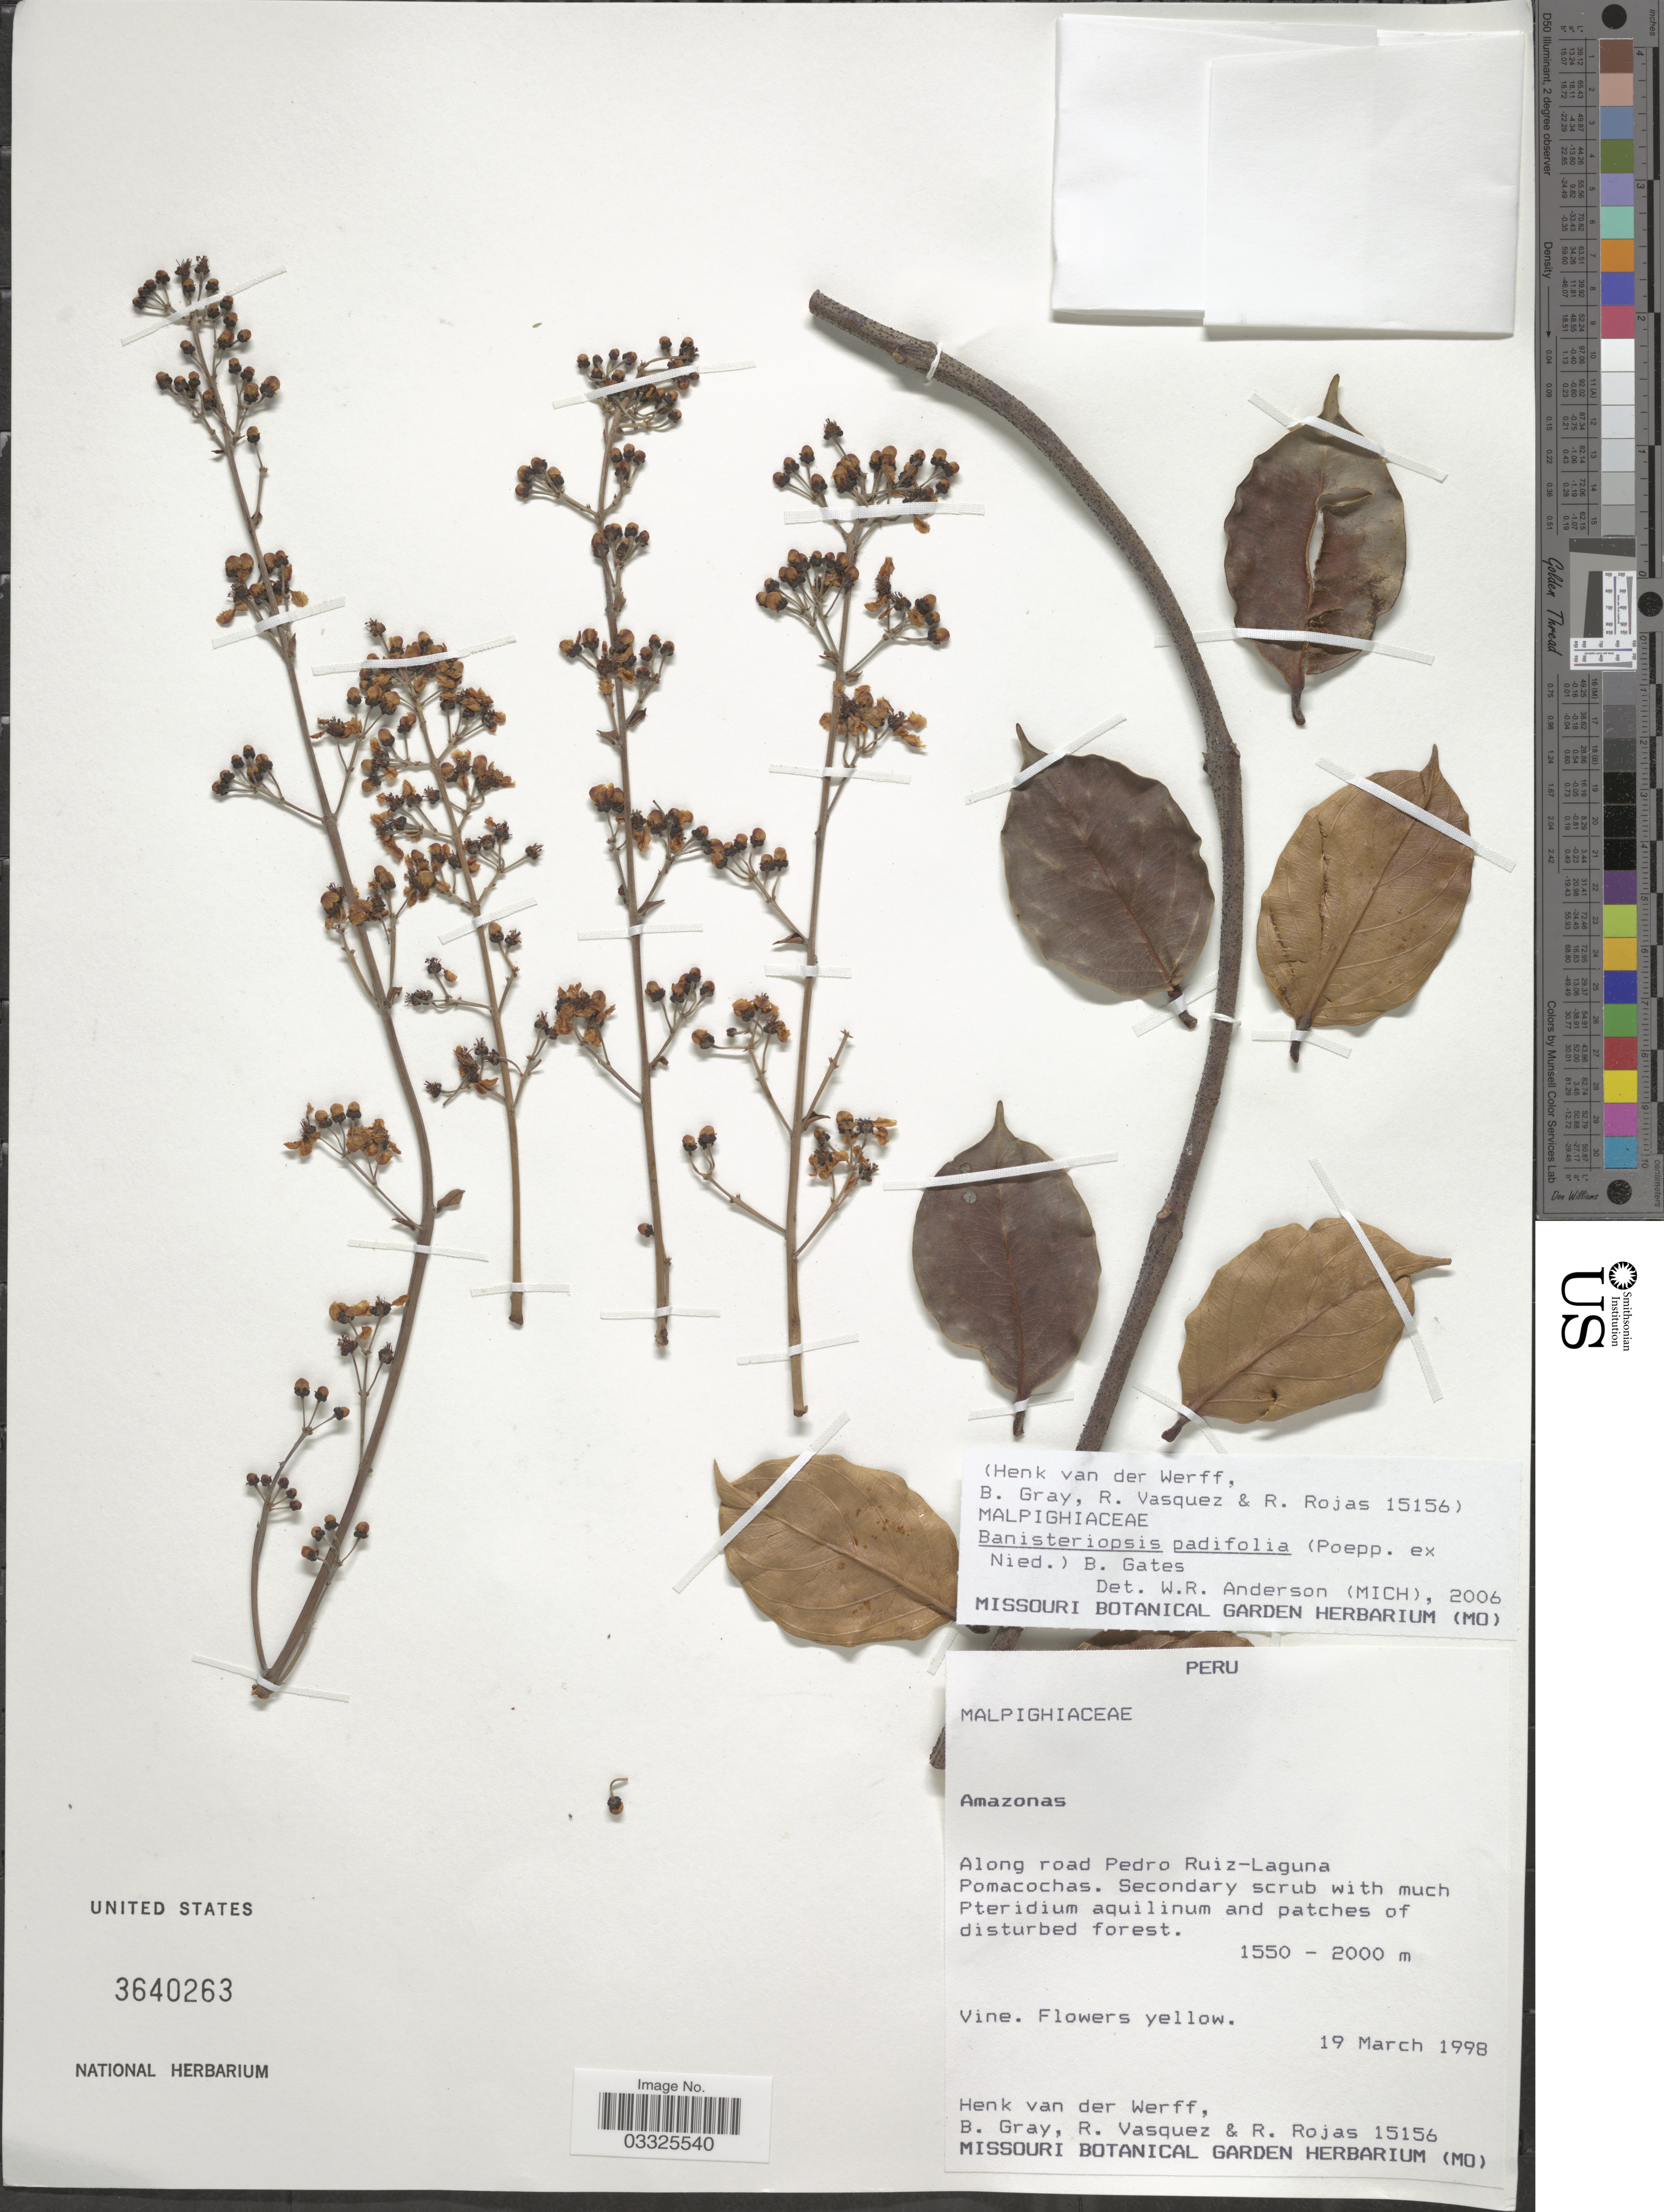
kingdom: Plantae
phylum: Tracheophyta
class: Magnoliopsida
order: Malpighiales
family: Malpighiaceae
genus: Banisteriopsis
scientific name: Banisteriopsis padifolia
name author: (Poepp. ex Nied.) B. Gates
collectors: H. van der Werff, B. Gray, R. Vasquez & R. Rojas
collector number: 15156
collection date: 1998-03-19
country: Peru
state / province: Amazonas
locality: Along road Pedro Ruiz-Laguna Pomacochas.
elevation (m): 1550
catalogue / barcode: US 3640263